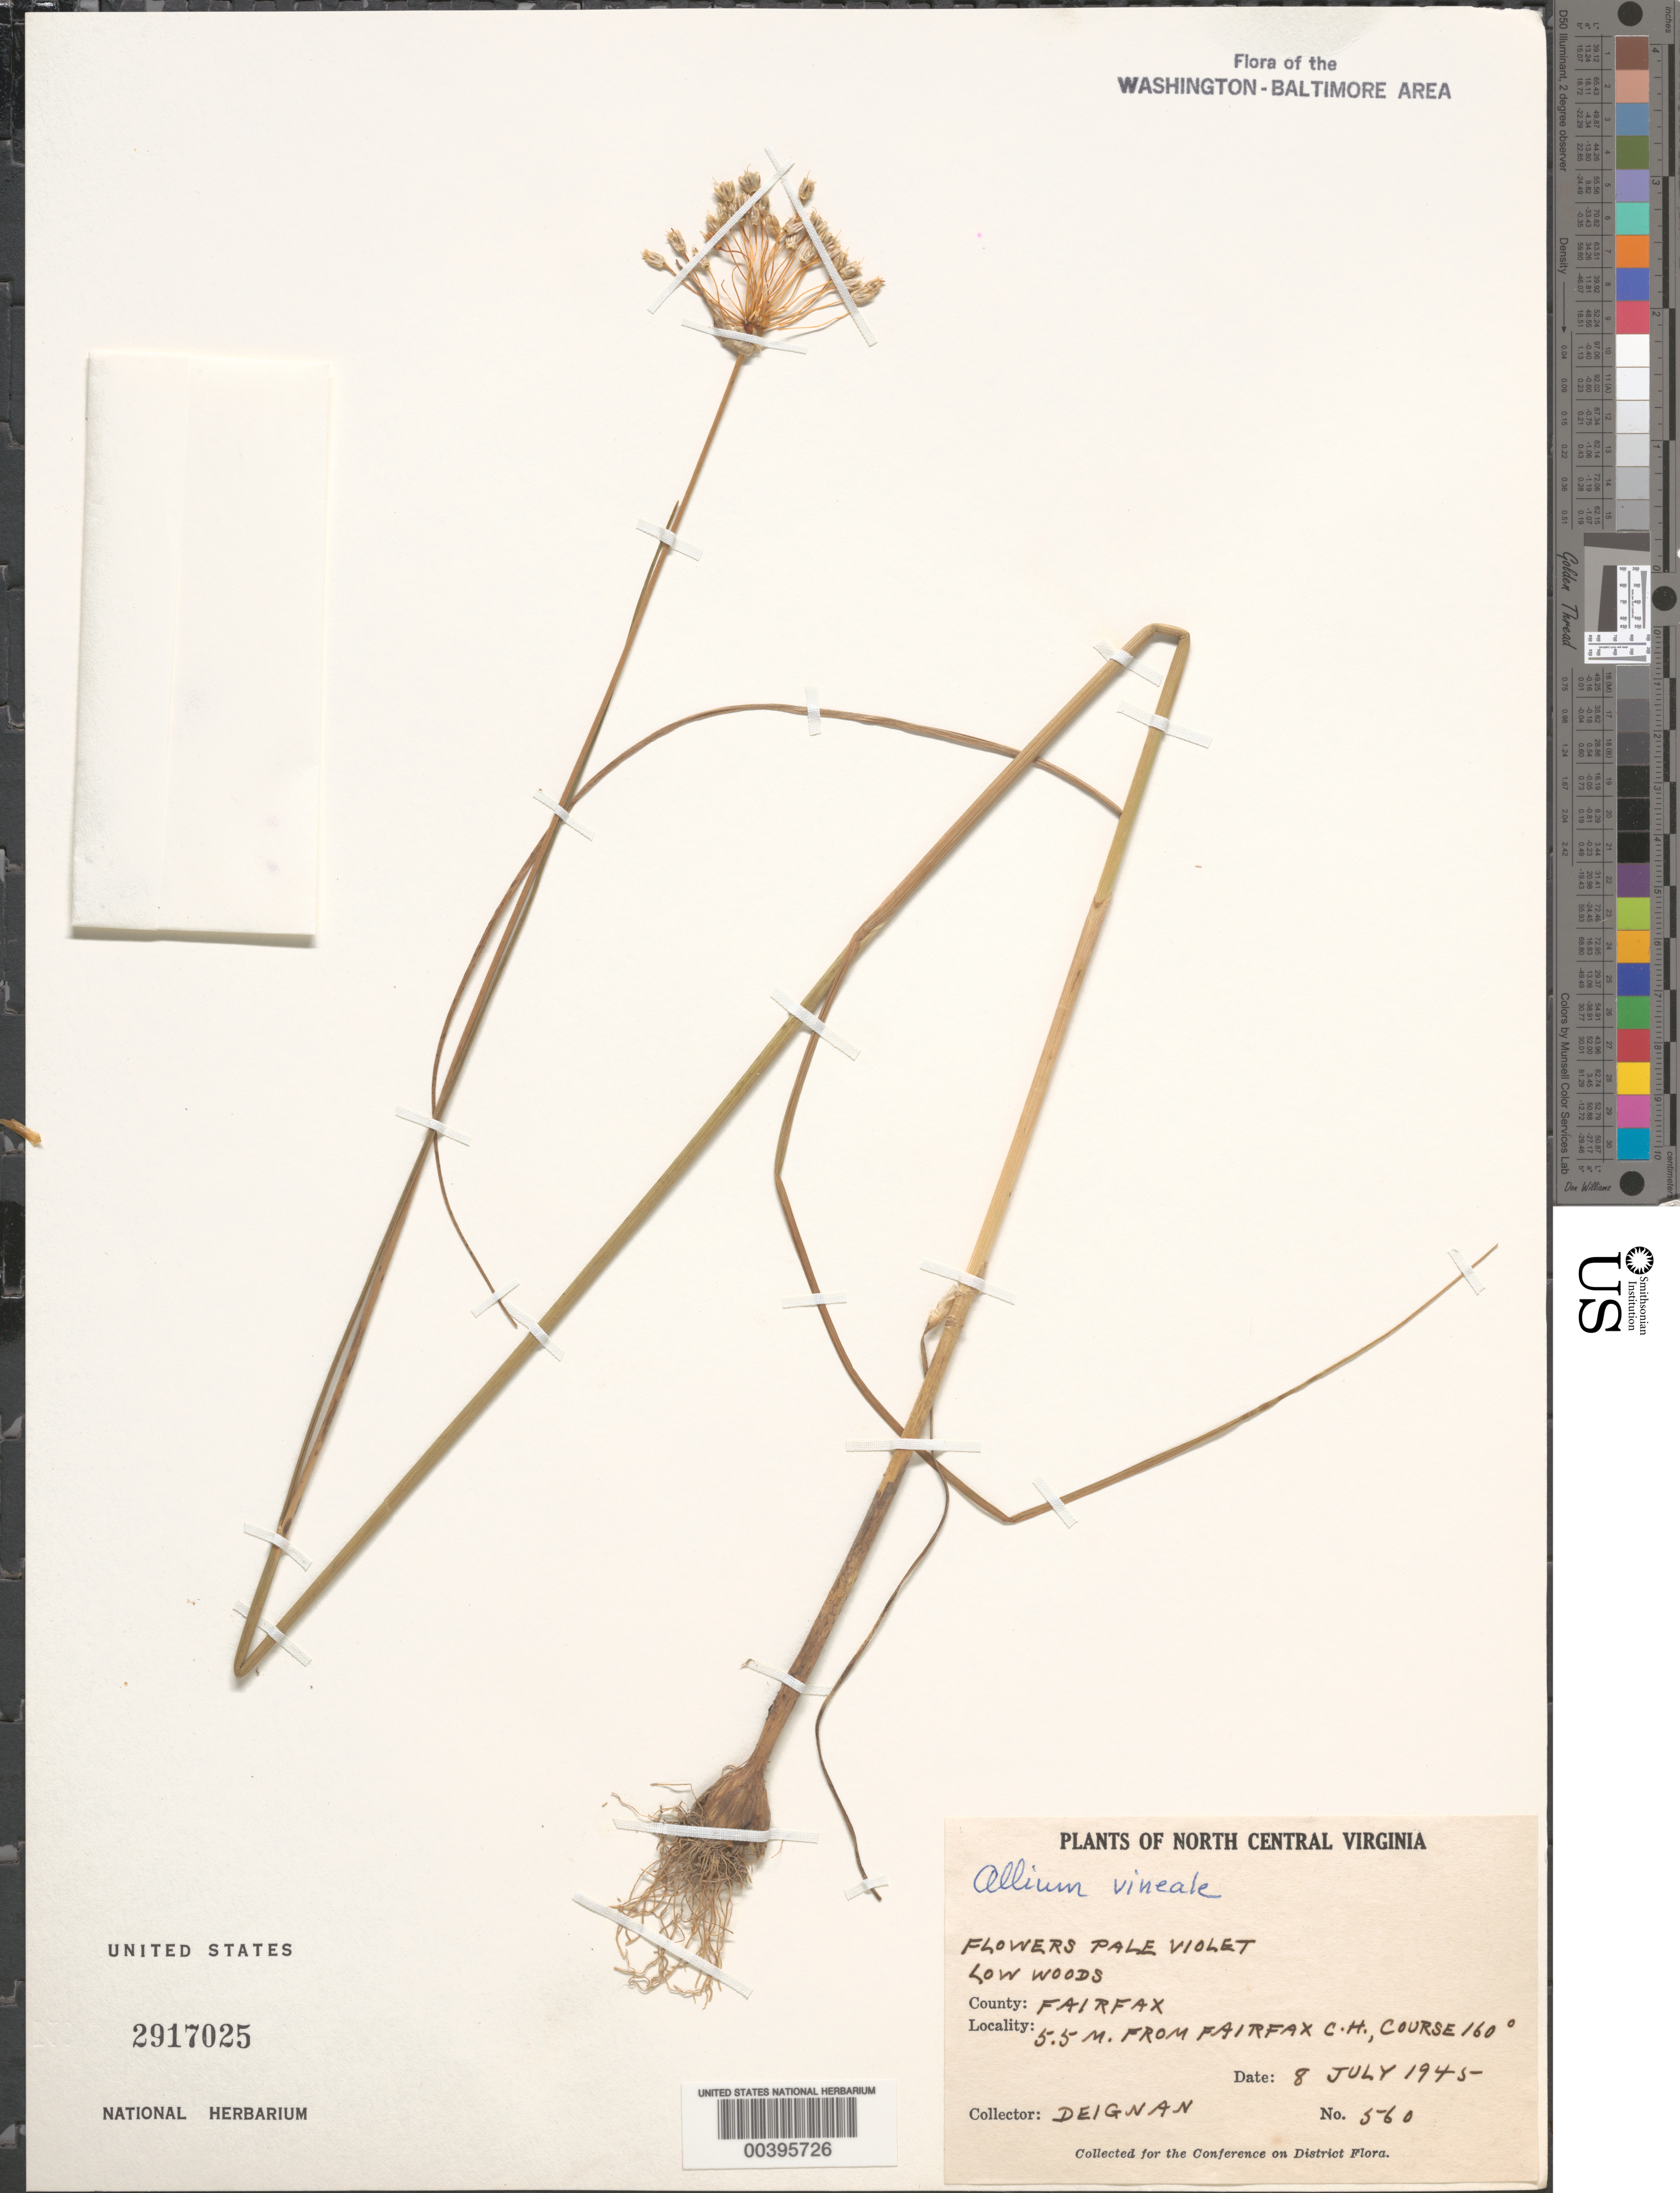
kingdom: Plantae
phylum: Tracheophyta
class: Liliopsida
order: Asparagales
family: Amaryllidaceae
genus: Allium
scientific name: Allium vineale f. compactum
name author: (Thuill.) Aschers.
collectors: H. Deignan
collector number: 560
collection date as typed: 08 Jul 1945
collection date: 1945-07-08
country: United States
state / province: Virginia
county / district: Fairfax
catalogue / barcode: US 2917025